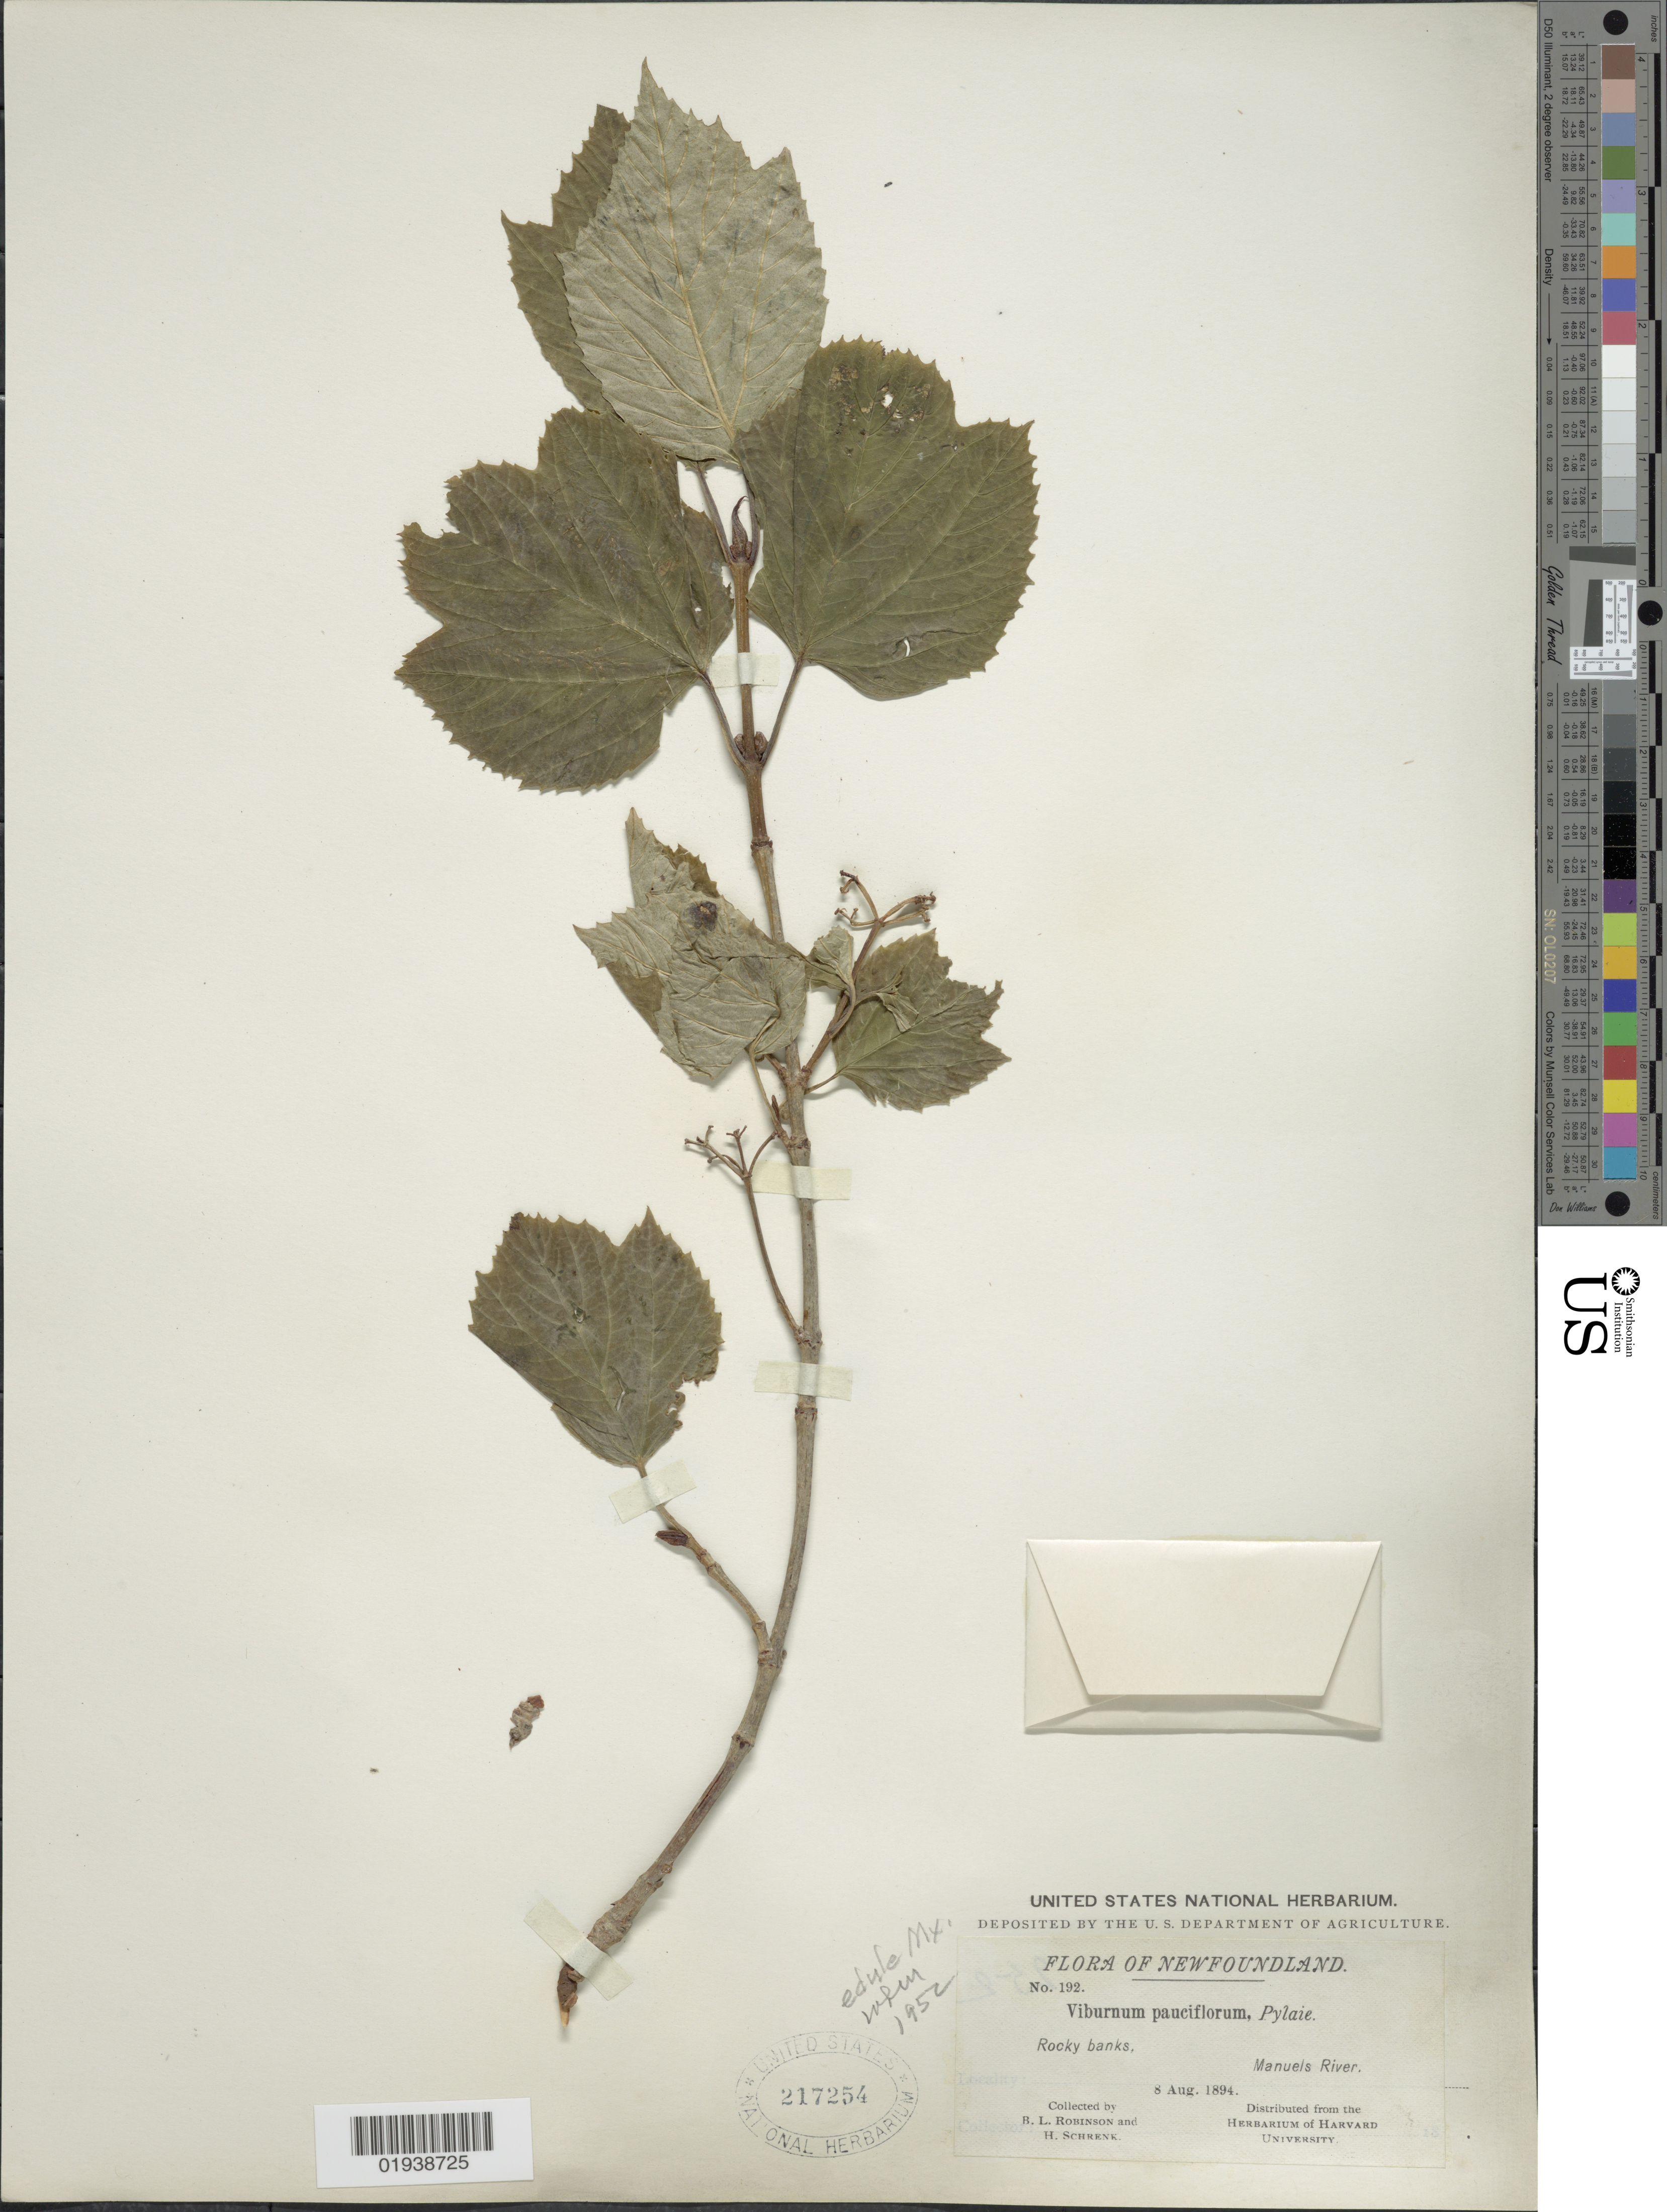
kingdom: Plantae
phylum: Tracheophyta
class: Magnoliopsida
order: Dipsacales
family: Viburnaceae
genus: Viburnum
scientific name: Viburnum edule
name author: (Michx.) Raf.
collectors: B. L. Robinson & H. Schrenk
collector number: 192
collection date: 1894-08-08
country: Canada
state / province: Newfoundland and Labrador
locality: Rocky banks, Manuels River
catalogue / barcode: US 217254